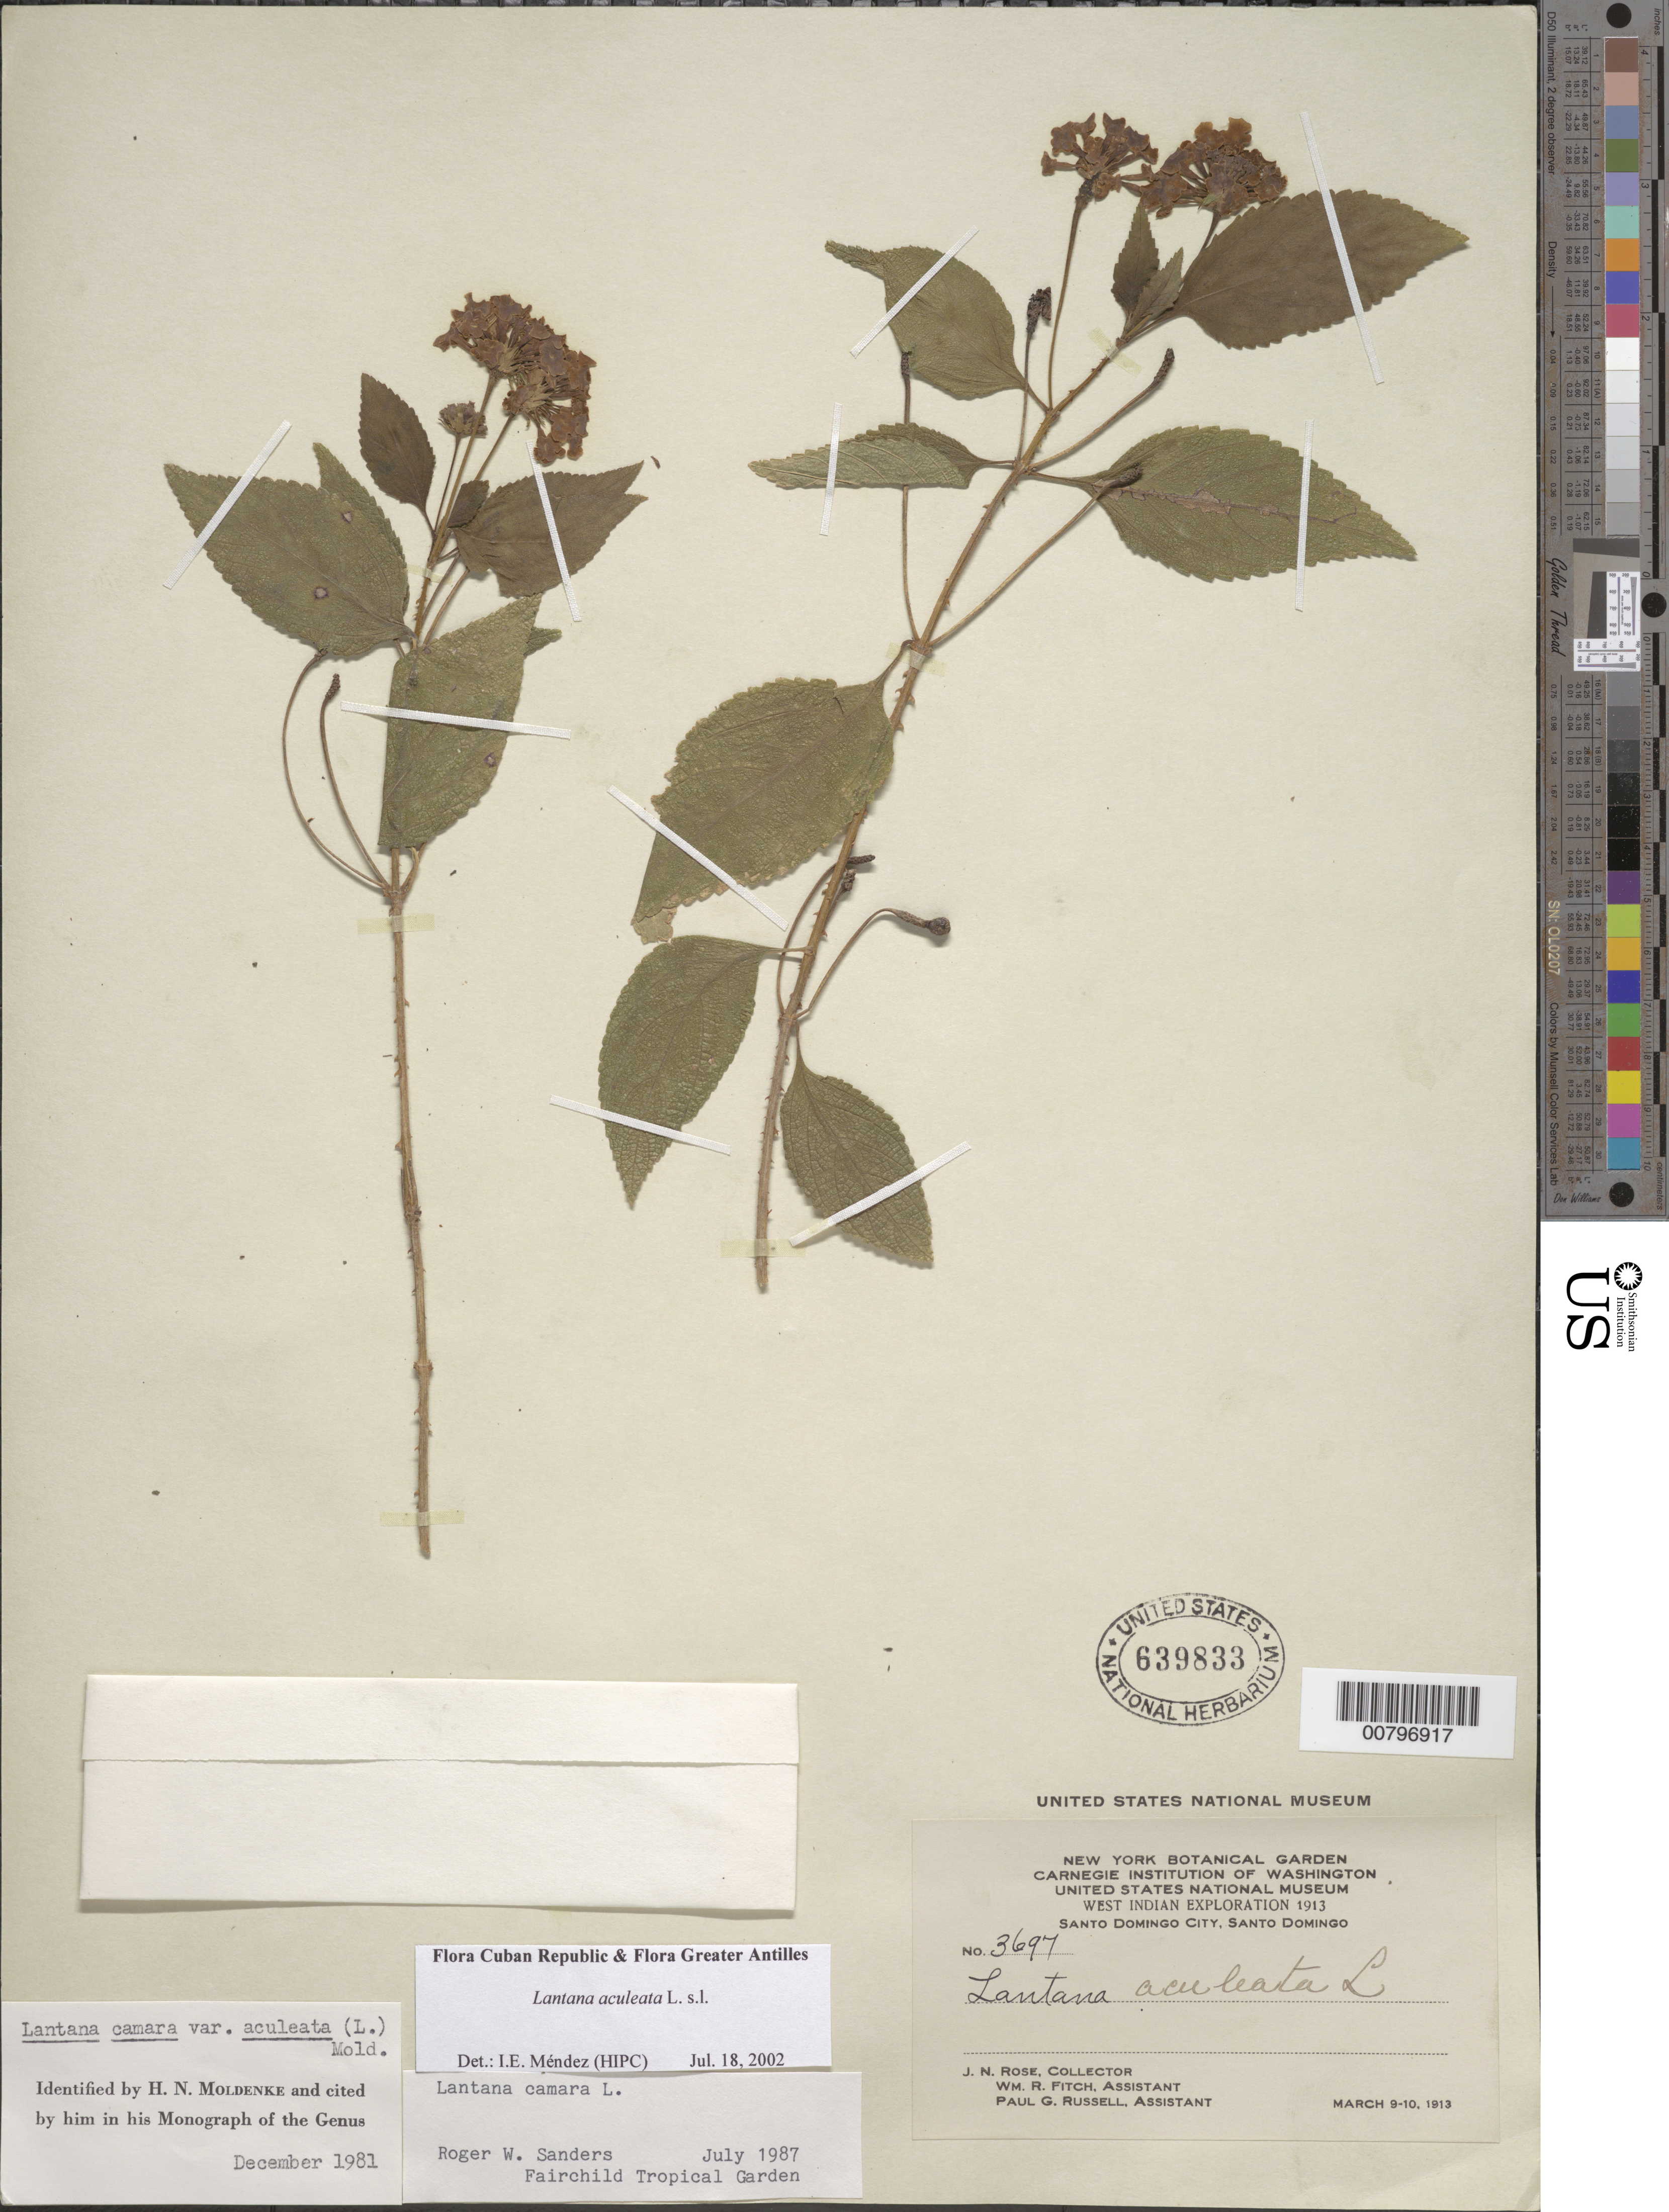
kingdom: Plantae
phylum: Tracheophyta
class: Magnoliopsida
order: Lamiales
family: Verbenaceae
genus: Lantana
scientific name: Lantana x aculeata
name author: L.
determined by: Méndez, Isidro E., (HIPC)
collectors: J. N. Rose & W. Fitch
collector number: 3697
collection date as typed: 09 Mar 1913 to 10 Mar 1913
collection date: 1913-03-09/1913-03-10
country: Dominican Republic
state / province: Distrito Nacional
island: Hispaniola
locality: Santo Domingo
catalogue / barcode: US 639833